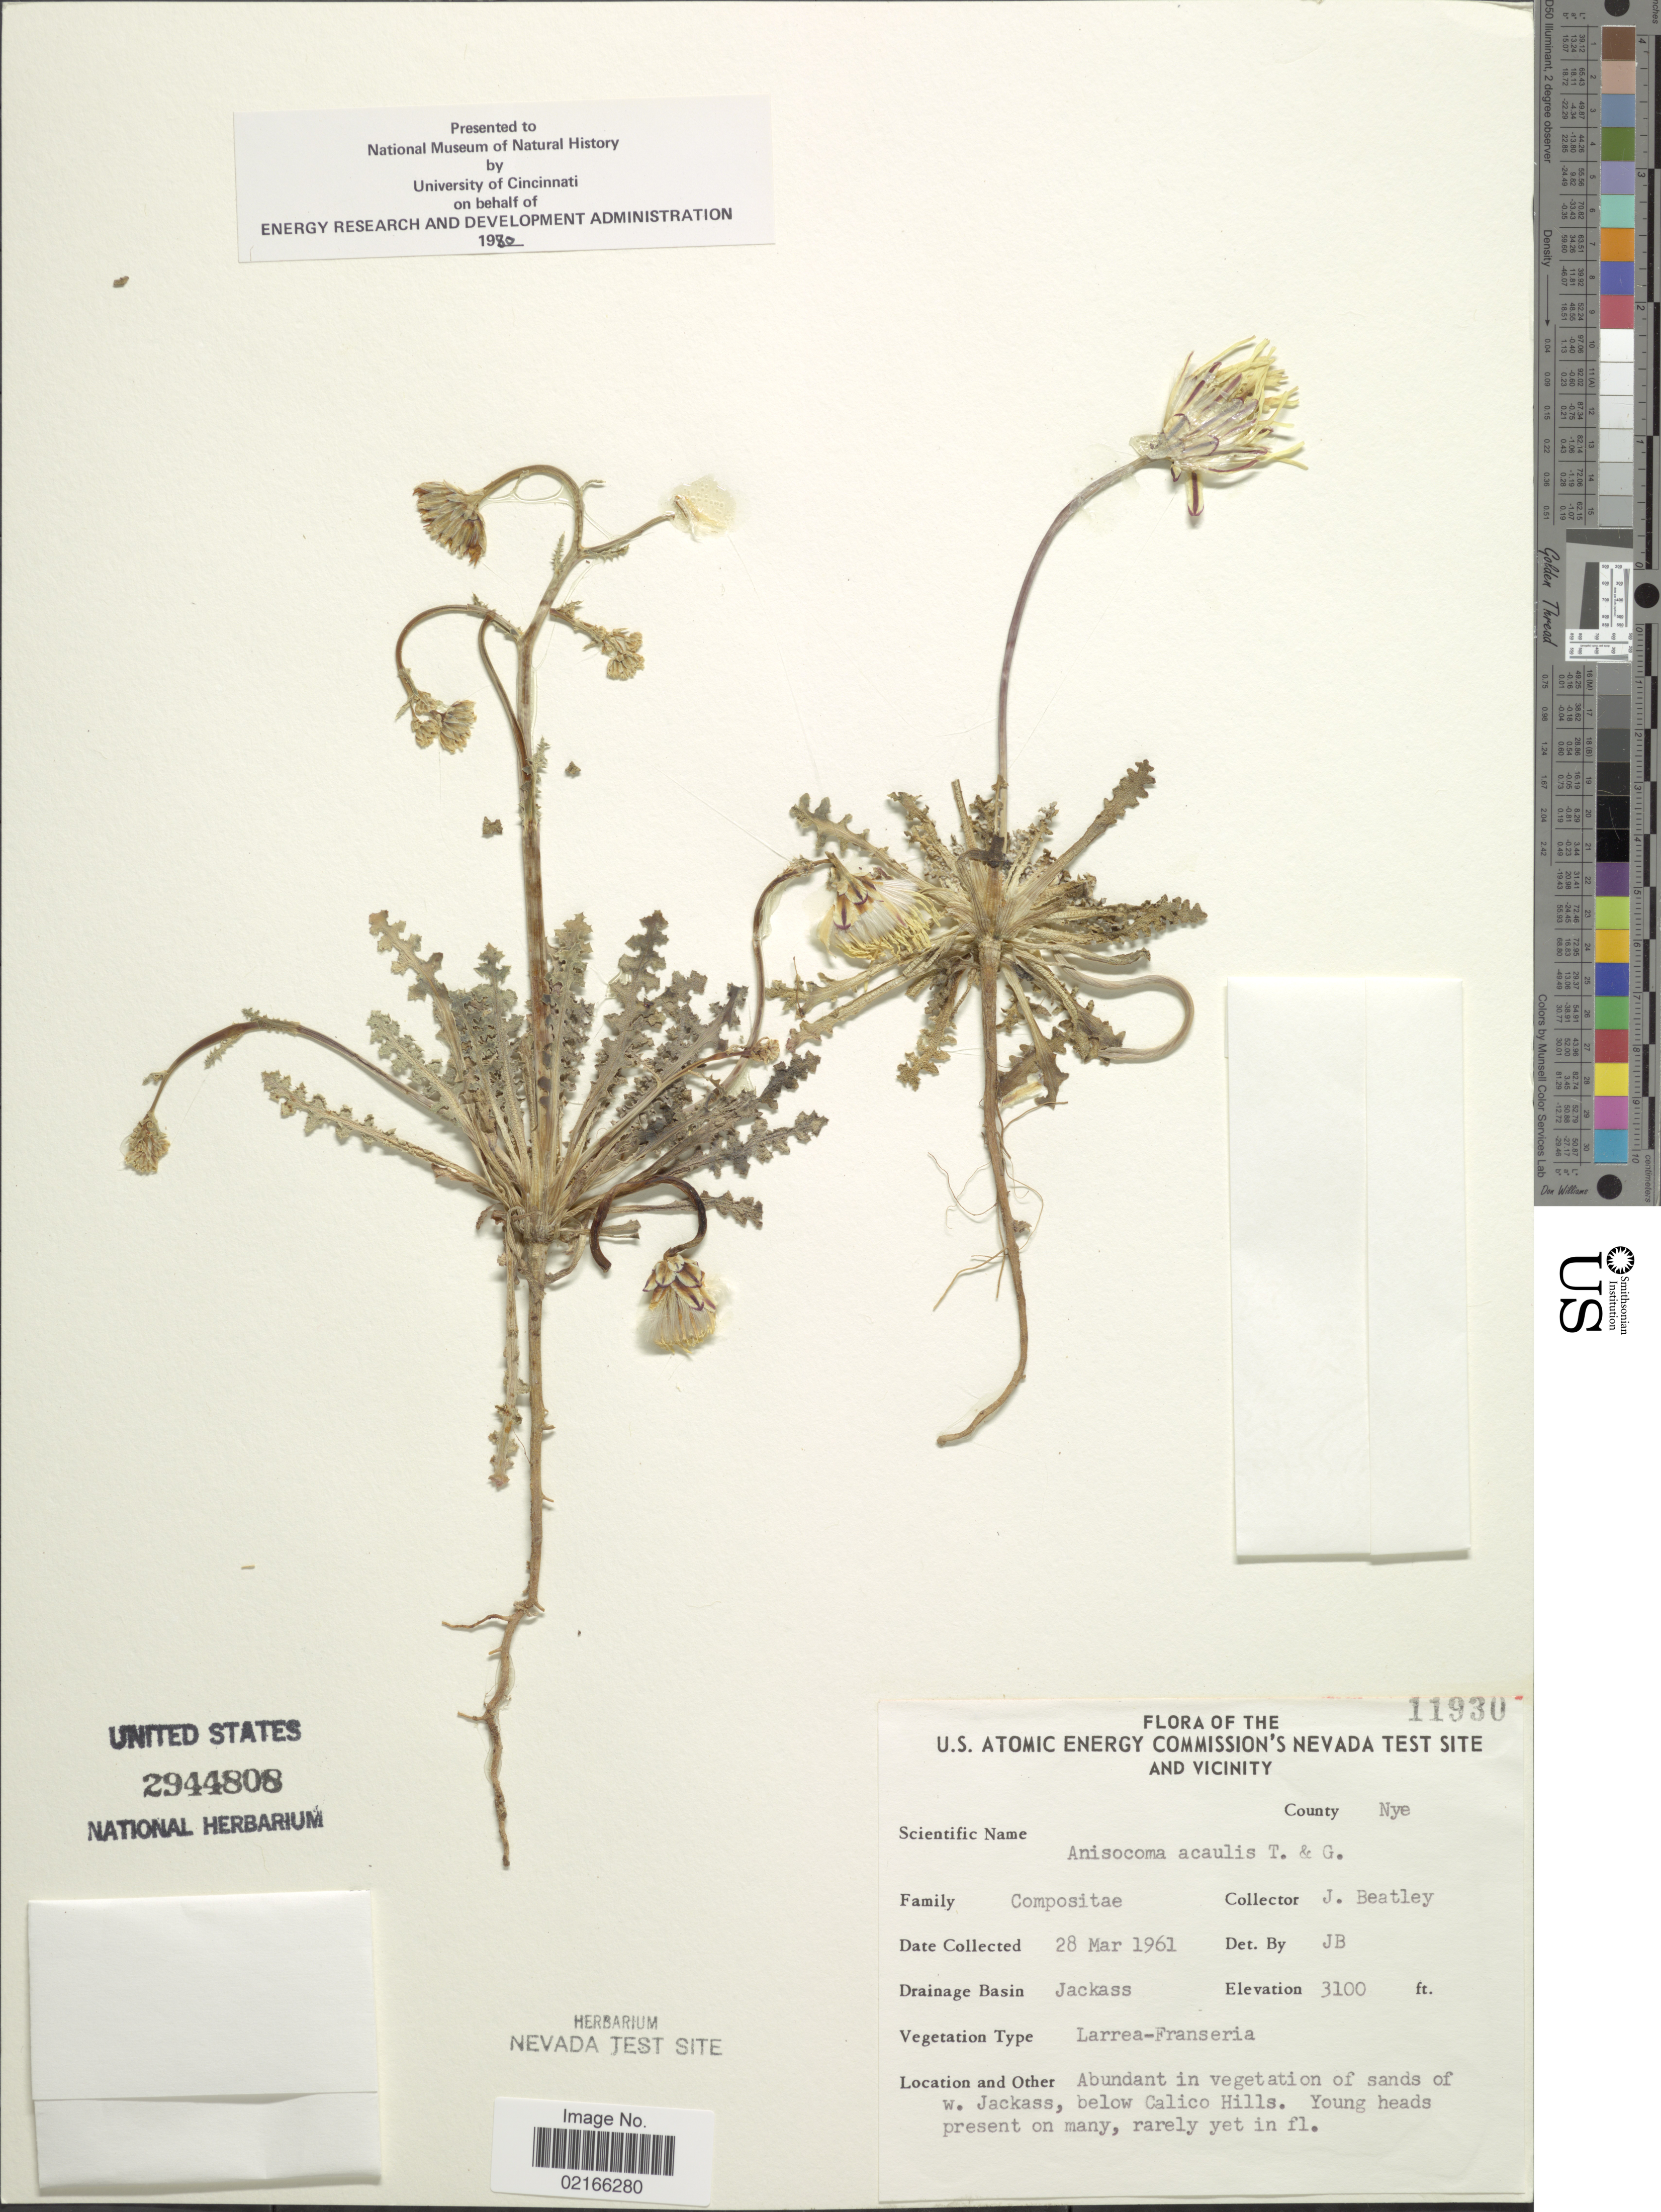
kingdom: Plantae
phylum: Tracheophyta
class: Magnoliopsida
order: Asterales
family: Asteraceae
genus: Anisocoma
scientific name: Anisocoma acaulis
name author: Torr. & A. Gray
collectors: J. C. Beatley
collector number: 11930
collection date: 1961-03-28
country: United States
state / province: Nevada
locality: U. S. Atomic Energy Commission's Nevada Test Site and vicinity. County Nye. Drainage Basin Jackass. w. Jackass, below Calico Hills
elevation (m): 945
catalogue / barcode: US 2944808